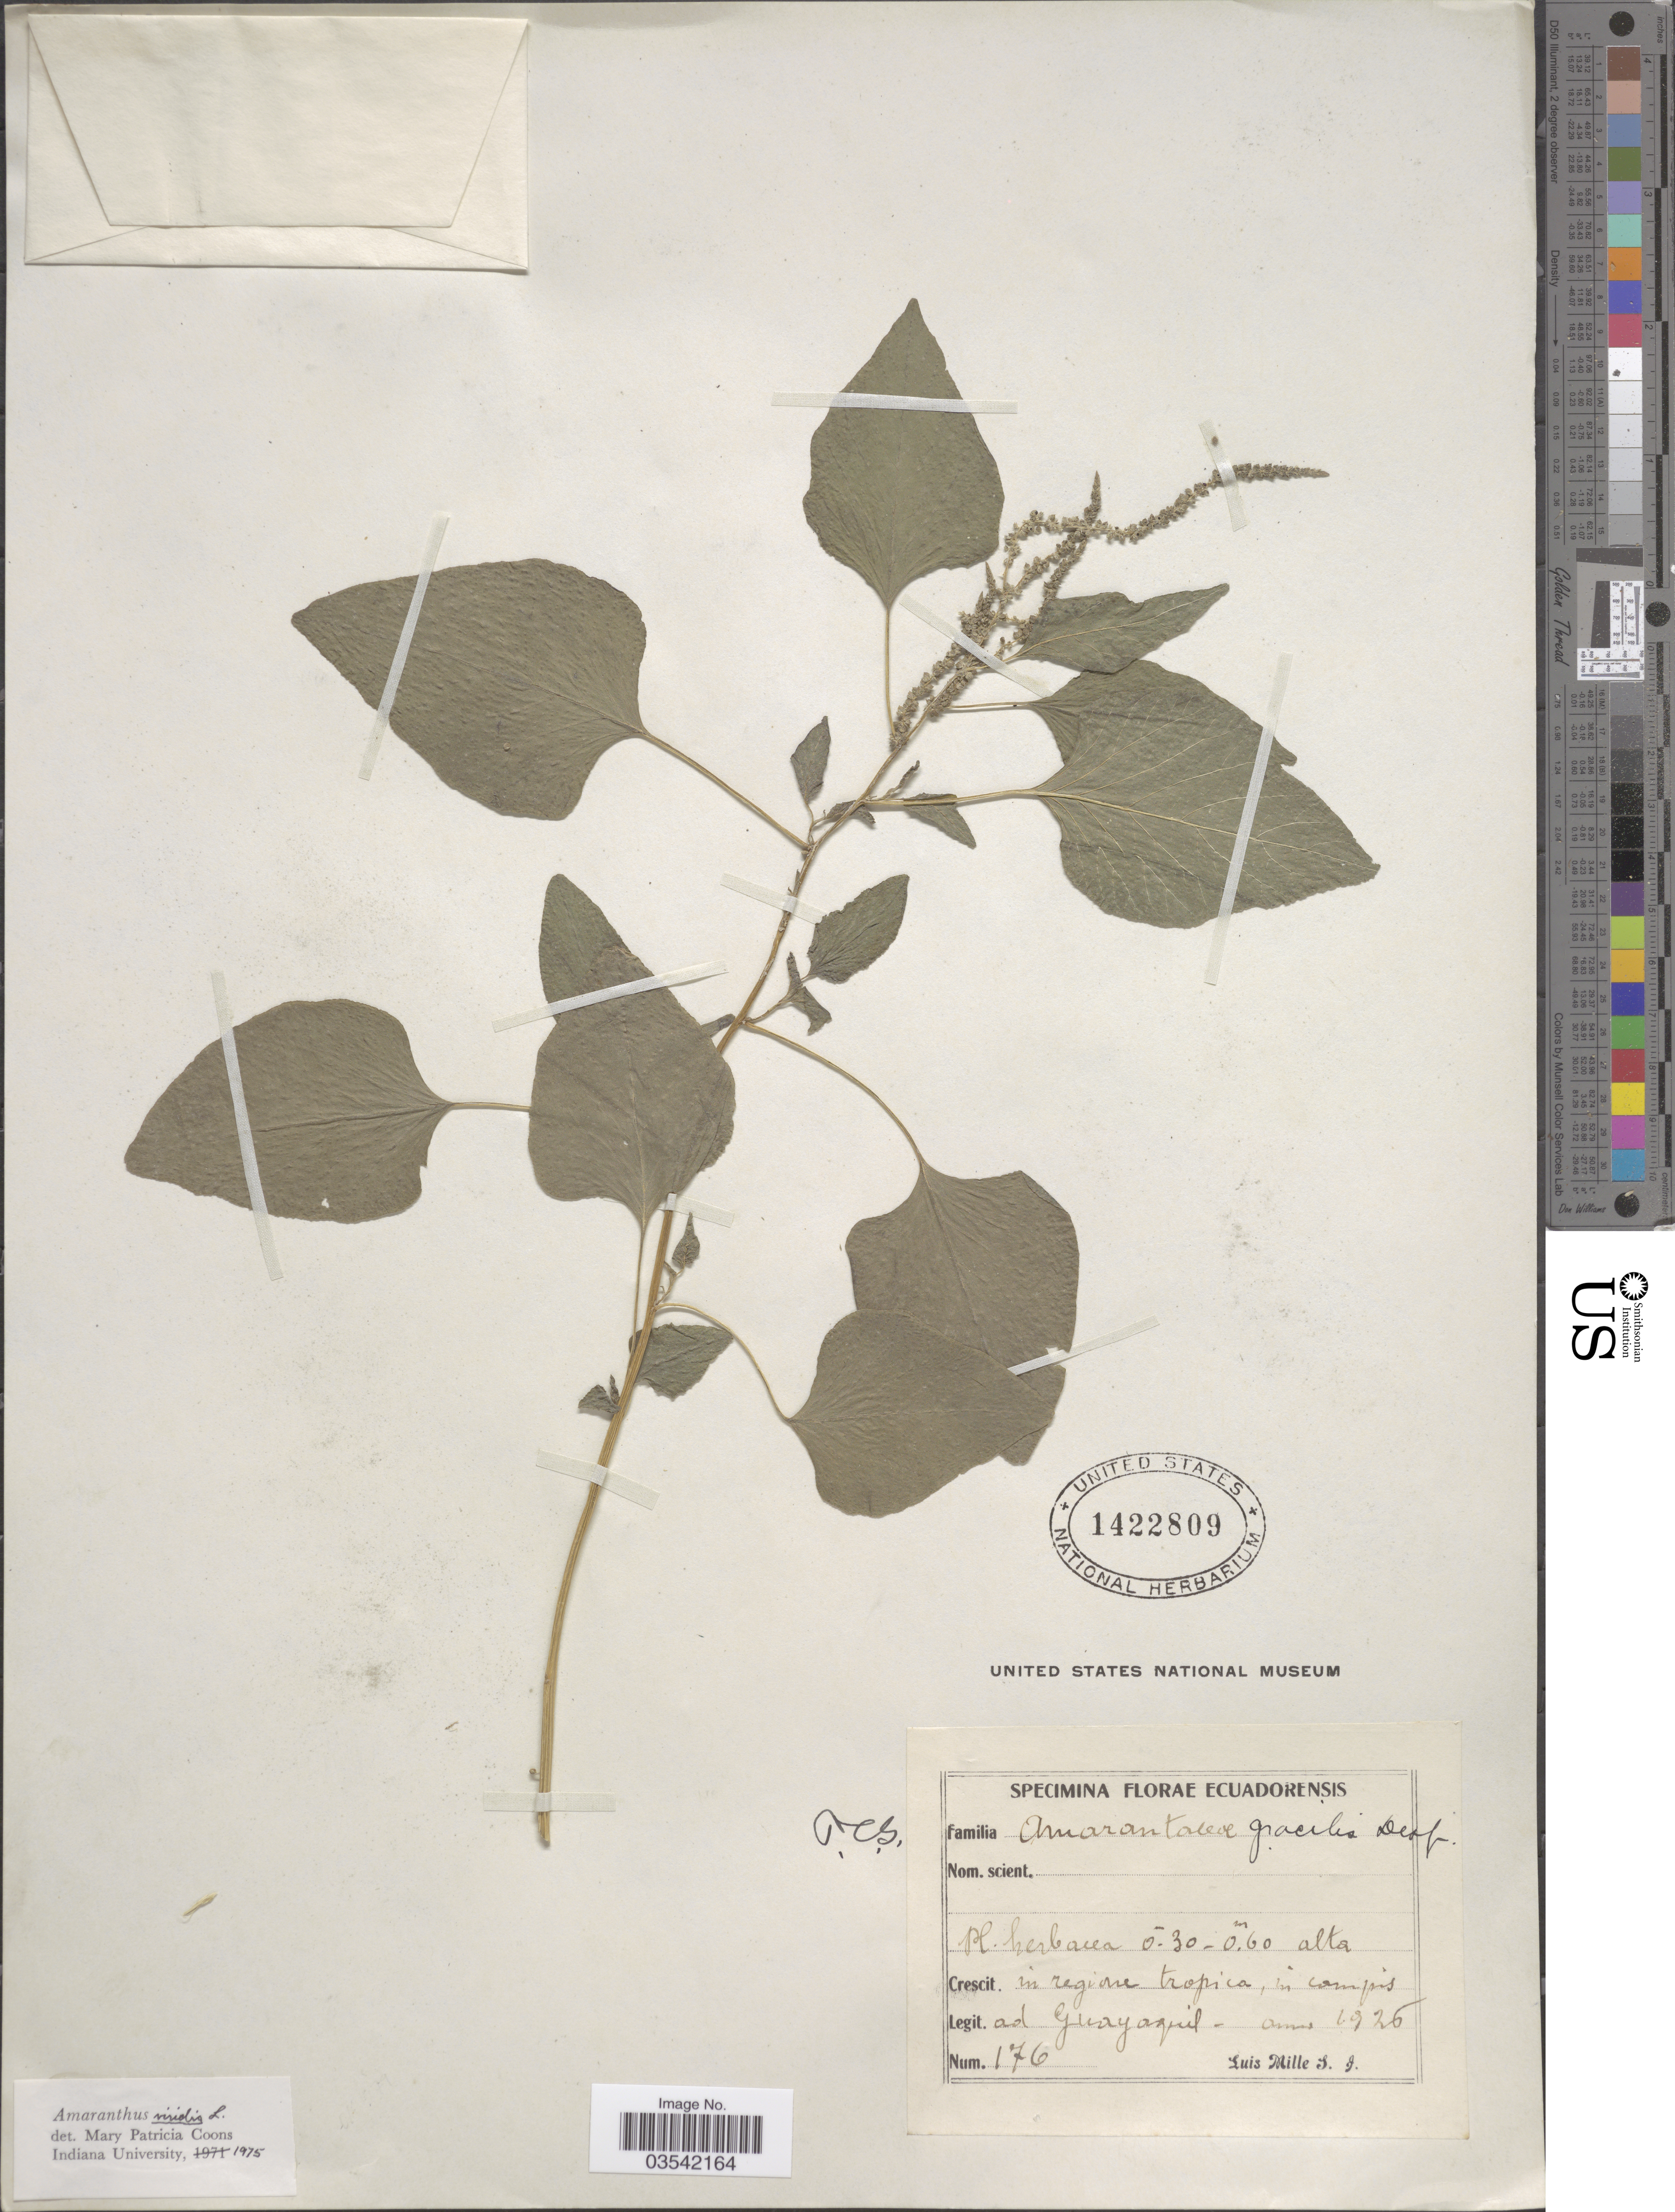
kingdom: Plantae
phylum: Tracheophyta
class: Magnoliopsida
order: Caryophyllales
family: Amaranthaceae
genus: Amaranthus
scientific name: Amaranthus viridis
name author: L.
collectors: L. Mille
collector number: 176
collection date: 1926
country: Ecuador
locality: Ad Guayaquil.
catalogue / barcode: US 1422809